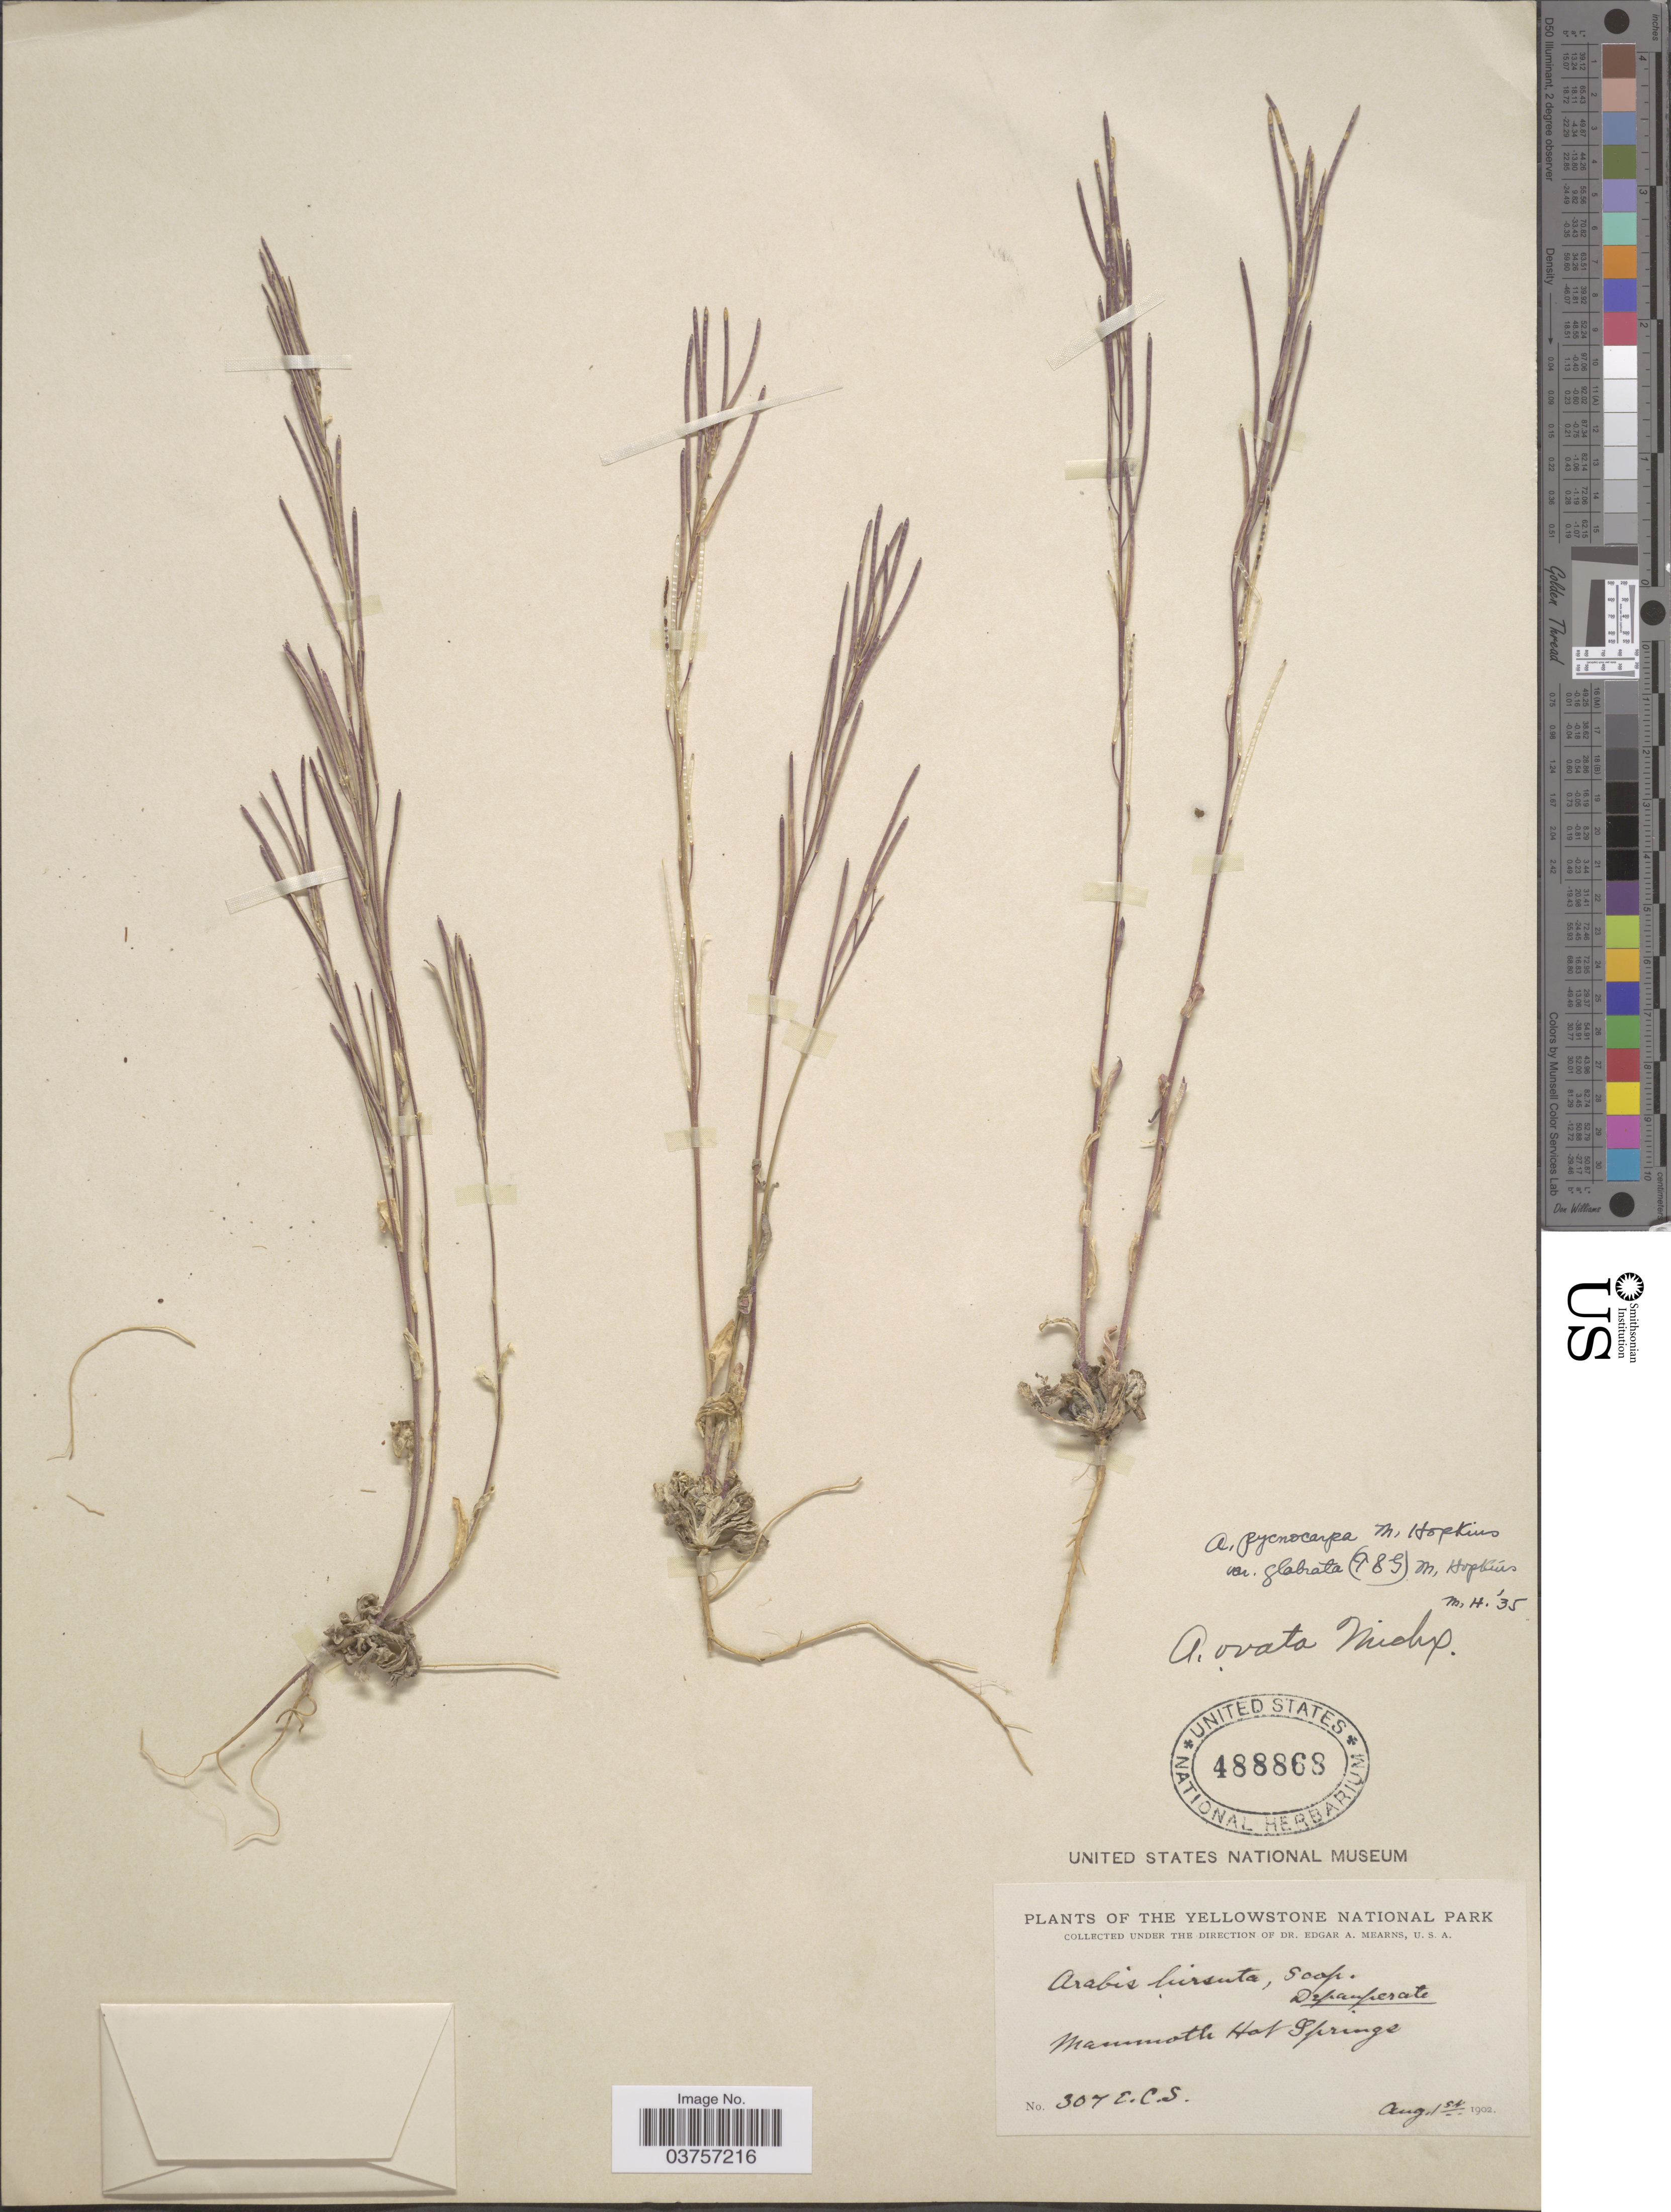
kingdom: Plantae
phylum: Tracheophyta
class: Magnoliopsida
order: Brassicales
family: Brassicaceae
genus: Arabis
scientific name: Arabis hirsuta var. glabrata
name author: Torr. & A. Gray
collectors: E. C. Smith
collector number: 307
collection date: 1902-08-01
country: United States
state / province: Wyoming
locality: The Yellowstone National Park. Mammoth Hot Springs.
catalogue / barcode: US 488868